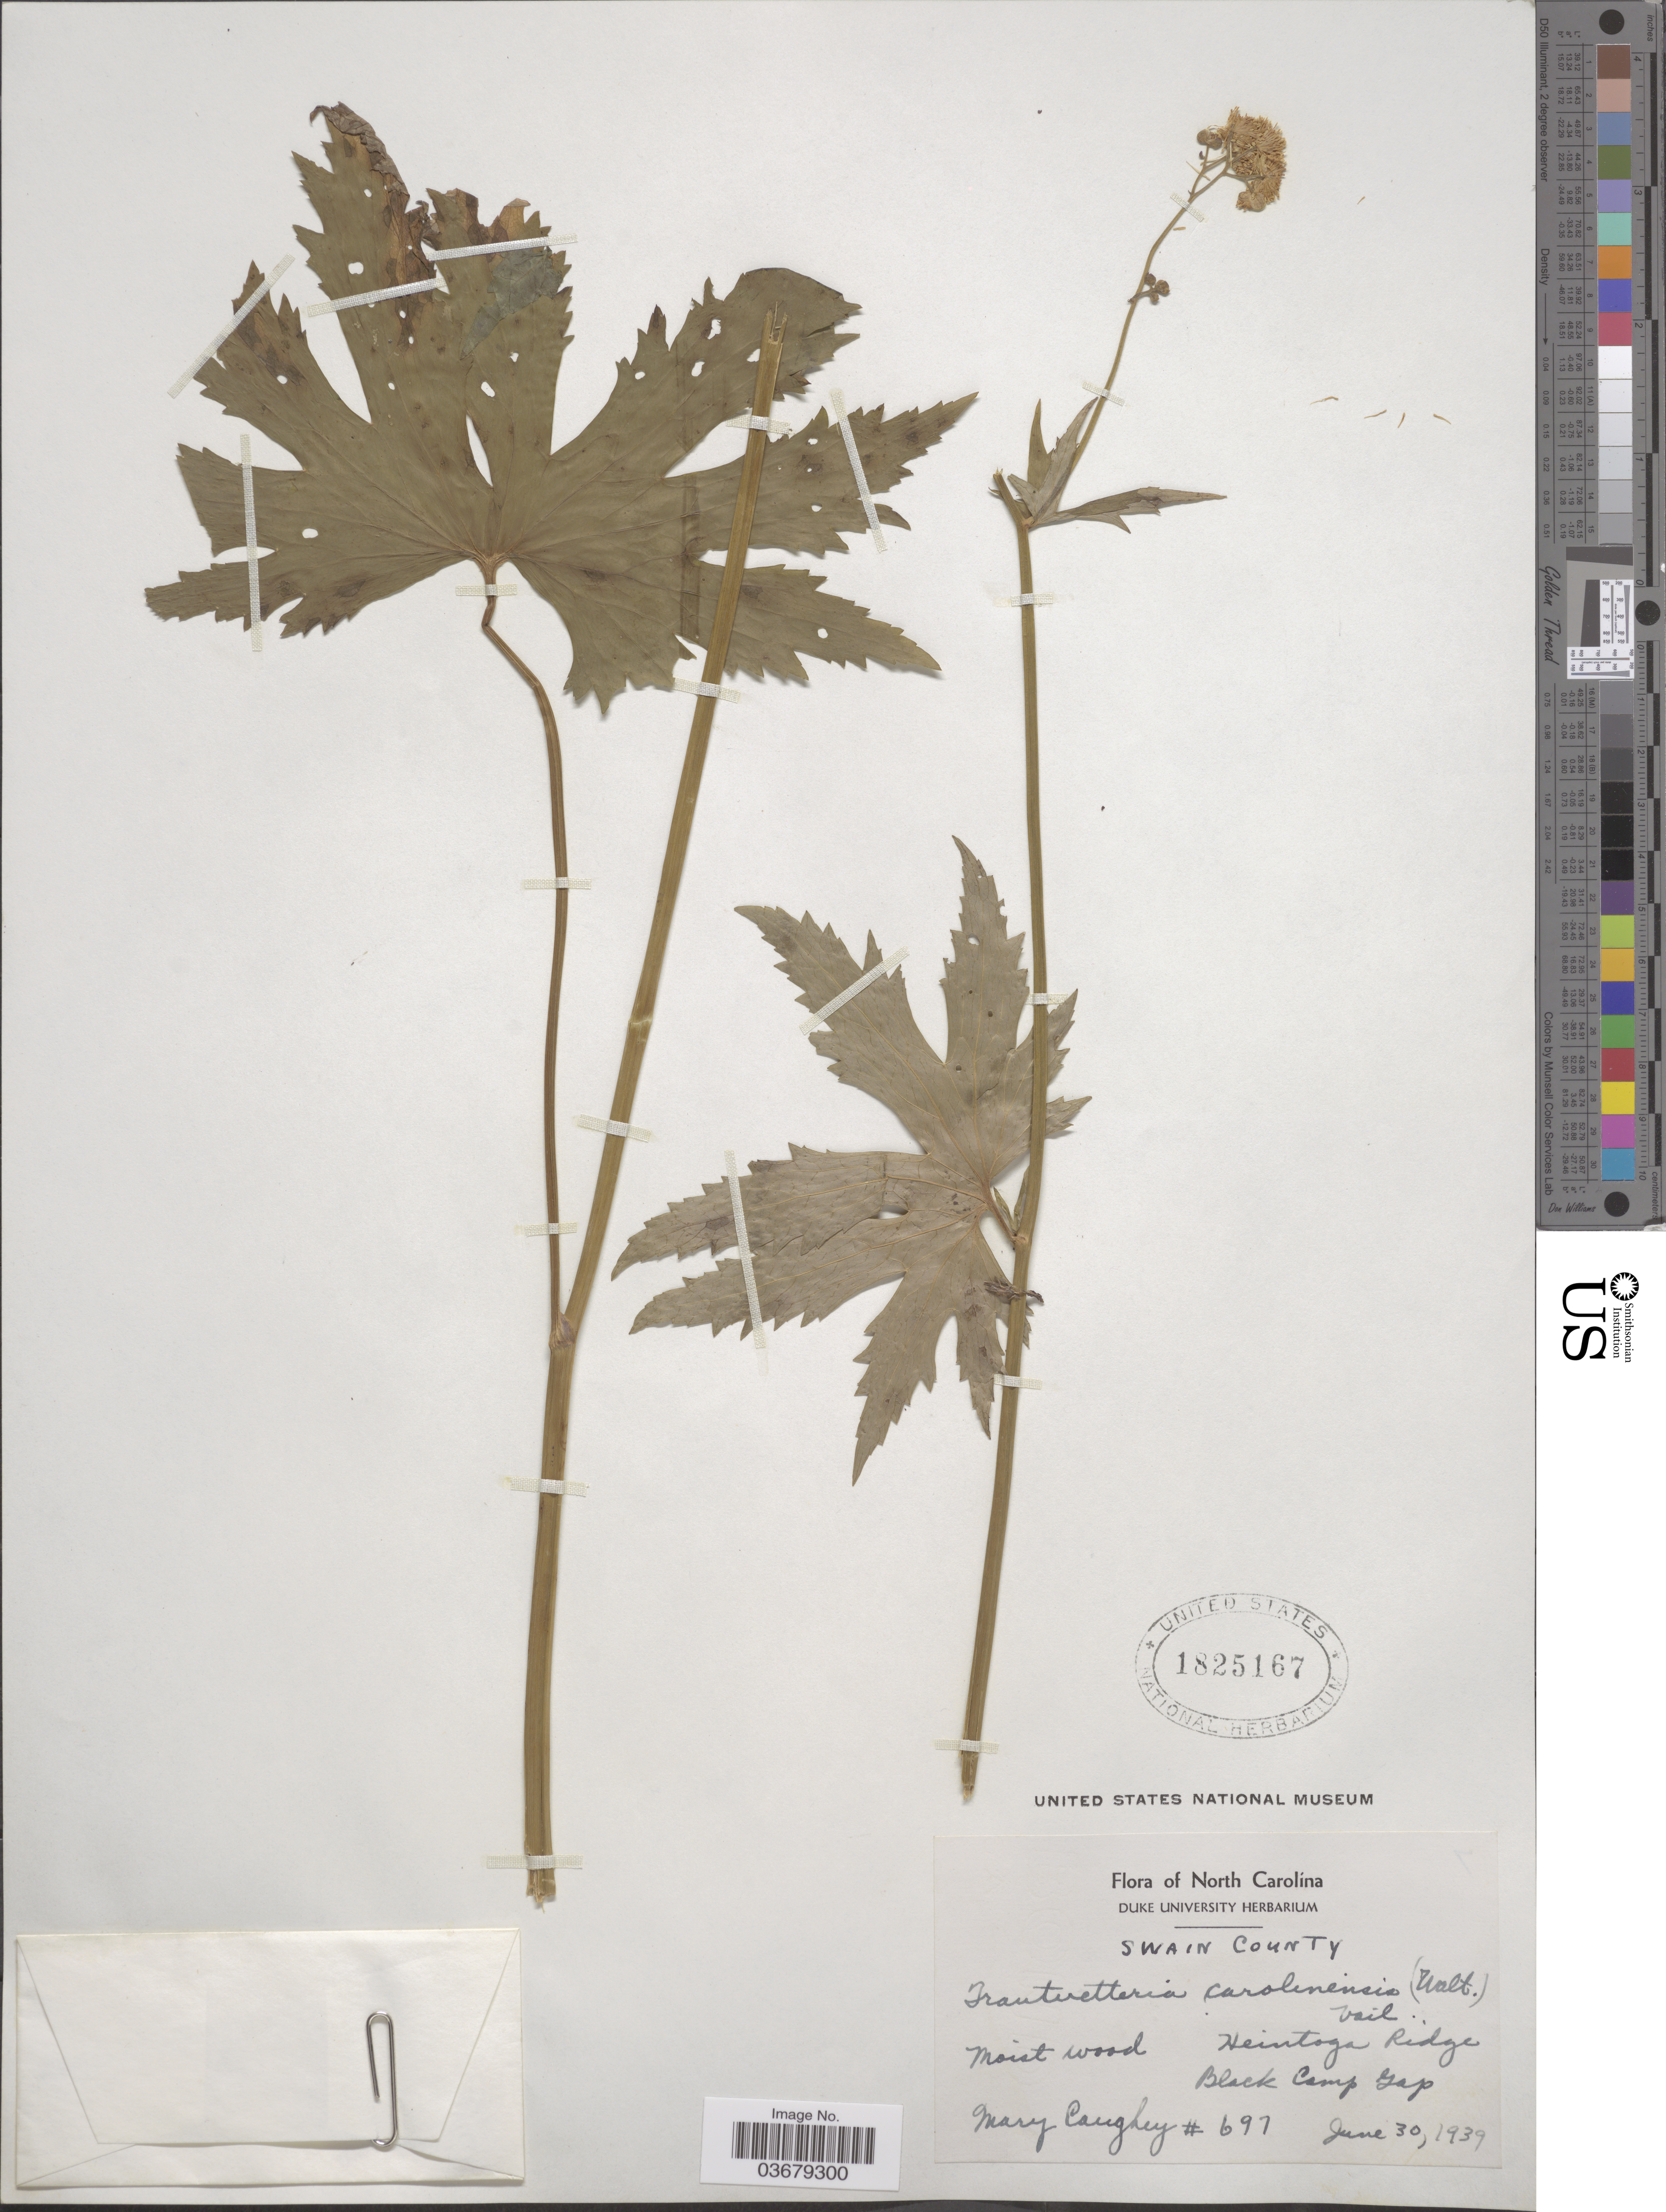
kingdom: Plantae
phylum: Tracheophyta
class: Magnoliopsida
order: Ranunculales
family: Ranunculaceae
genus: Trautvetteria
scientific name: Trautvetteria caroliniensis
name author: (Walter) Vail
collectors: M. Caughey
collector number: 697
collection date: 1939-06-30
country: United States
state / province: North Carolina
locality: Swain County. Heintoga Ridge. Black Camp Gap.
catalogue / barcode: US 1825167